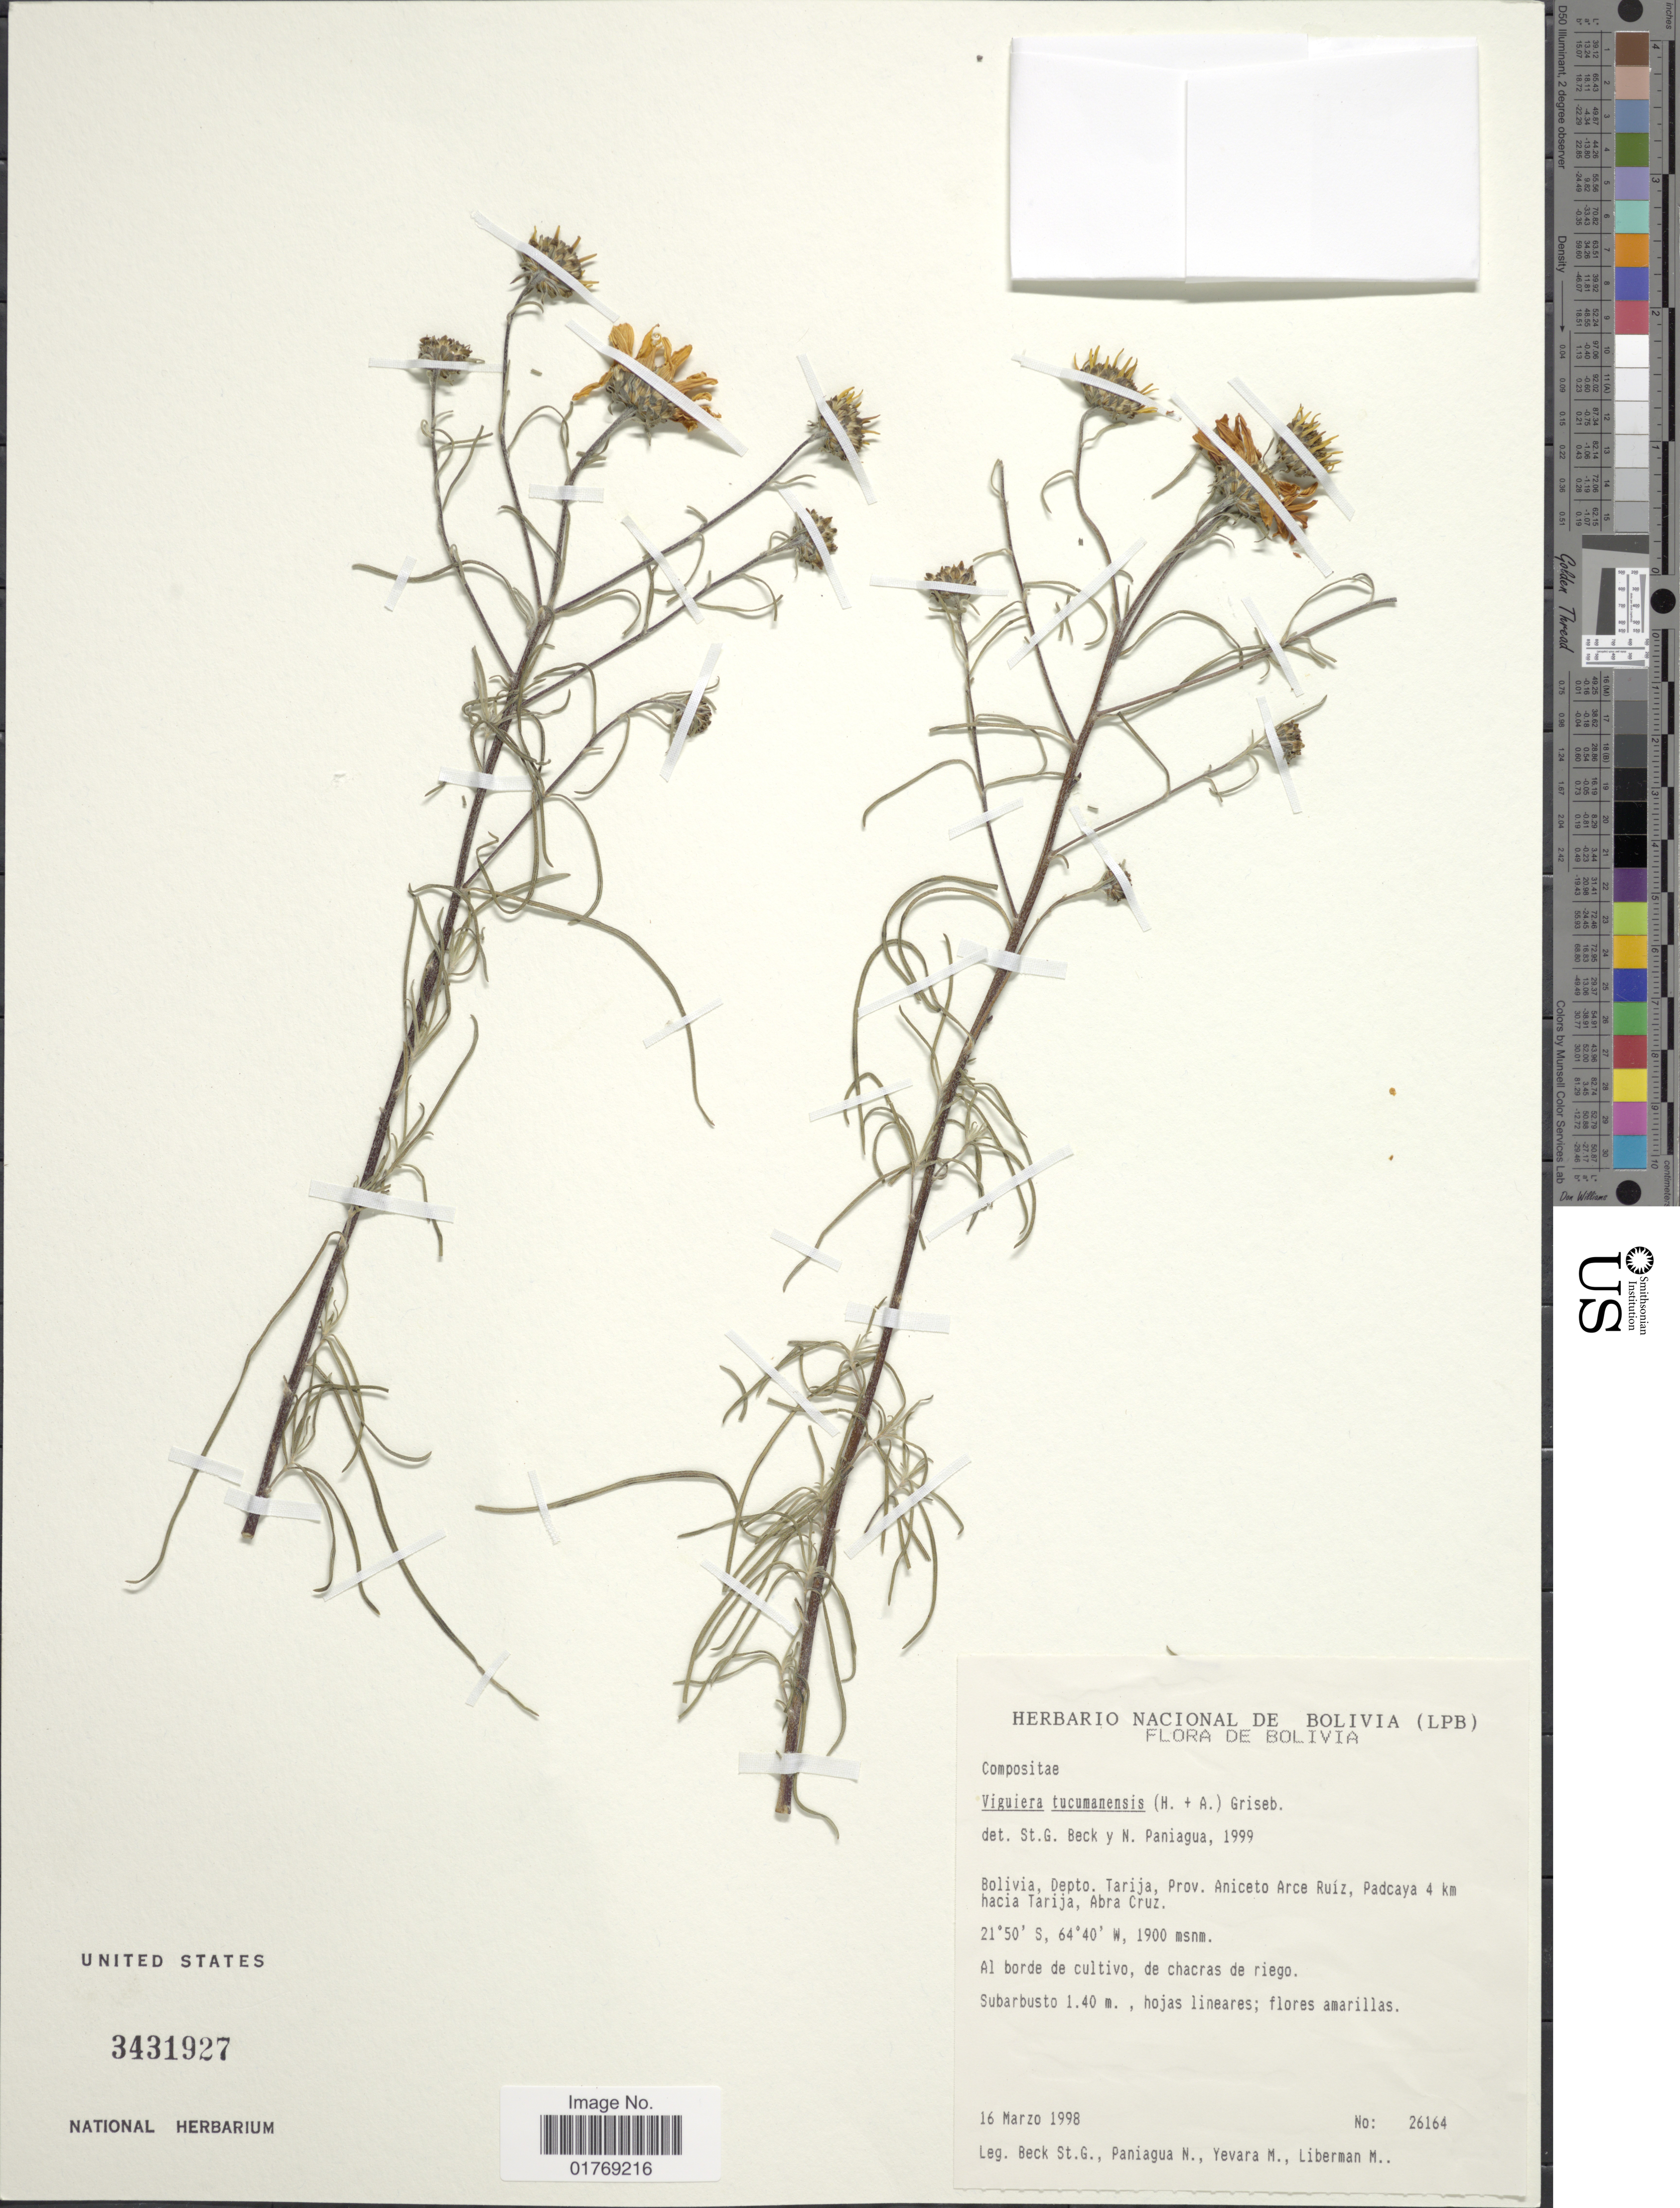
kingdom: Plantae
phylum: Tracheophyta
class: Magnoliopsida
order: Asterales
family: Asteraceae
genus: Viguiera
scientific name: Viguiera tucumanensis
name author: (Hook. & Arn.) Griseb.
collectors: S. G. Beck, N. Paniagua, M. Yevara & M. Liberman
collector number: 26164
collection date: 1998-03-16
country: Bolivia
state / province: Tarija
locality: Bolivia, Depto. Tarija, Prov. Aniceto Arce Ruiz, Padcaya 4 km hacia Tarija, Abra Cruz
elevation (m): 1900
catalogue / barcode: US 3431927